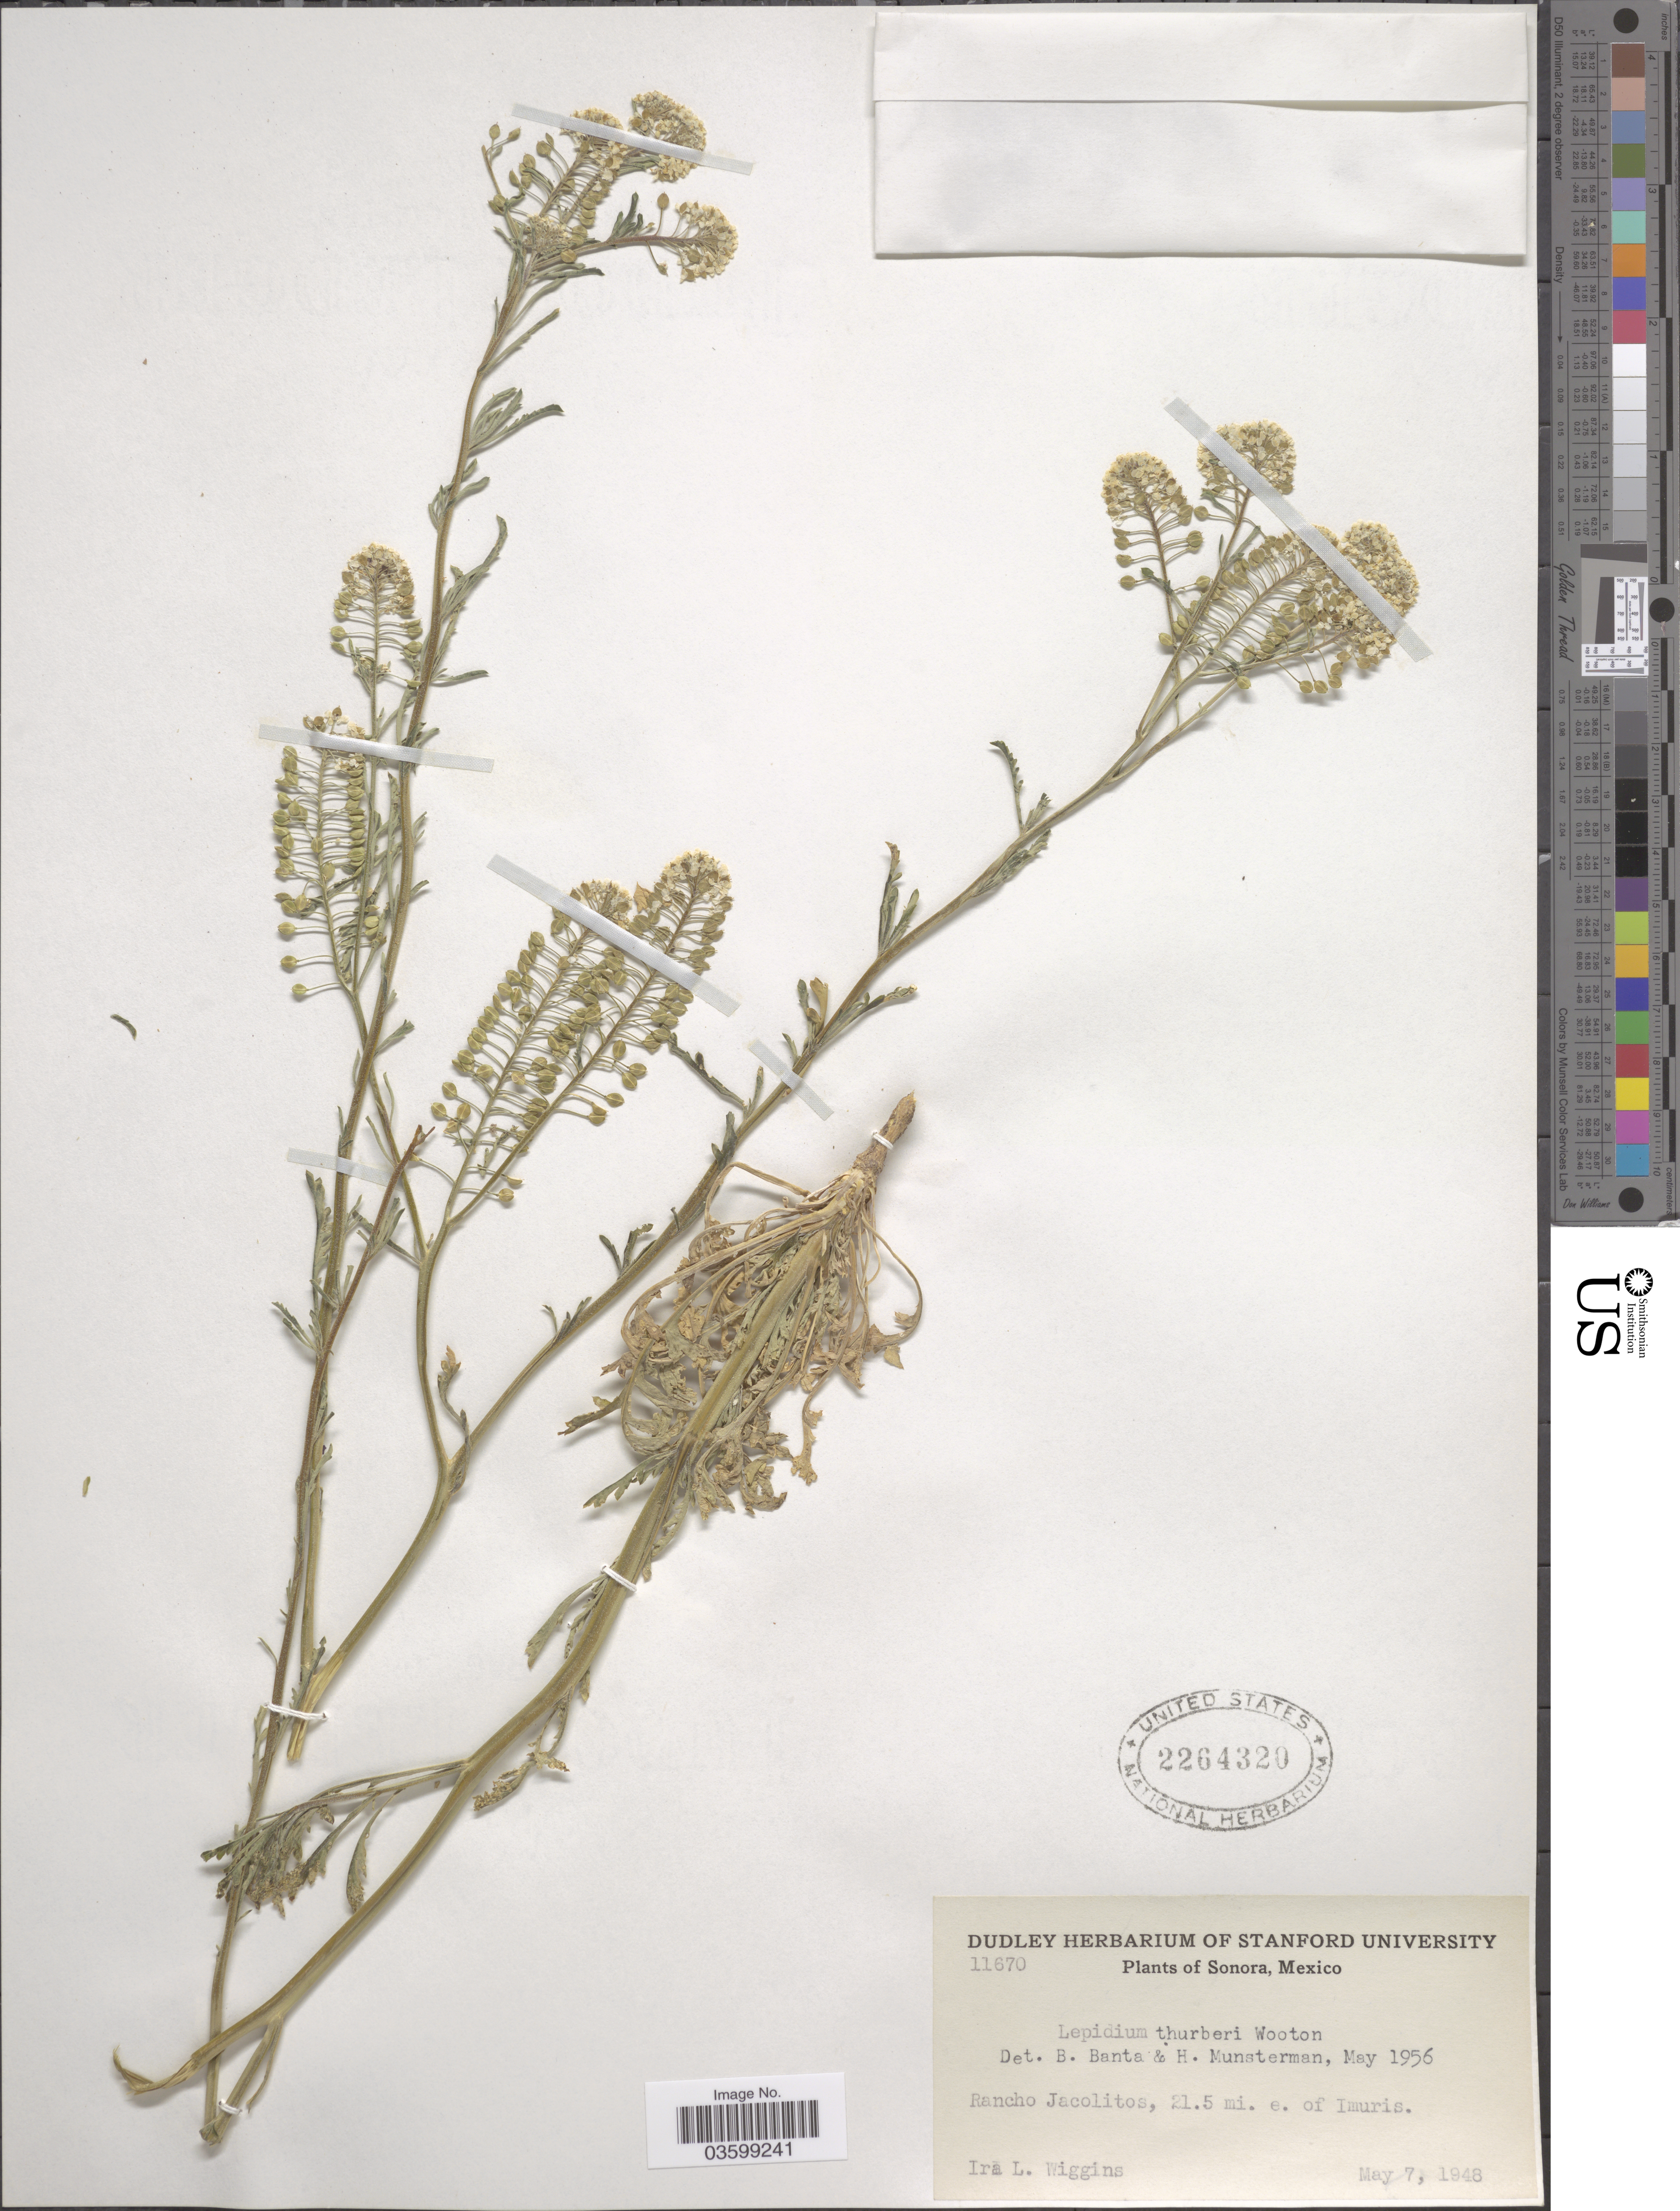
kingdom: Plantae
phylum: Tracheophyta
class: Magnoliopsida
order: Brassicales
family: Brassicaceae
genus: Lepidium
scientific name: Lepidium thurberi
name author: Wooton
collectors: I. L. Wiggins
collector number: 11670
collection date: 1948-05-07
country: Mexico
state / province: Sonora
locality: Rancho Jacolitos, 21.5 mi. e. of Imuris.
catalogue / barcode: US 2264320